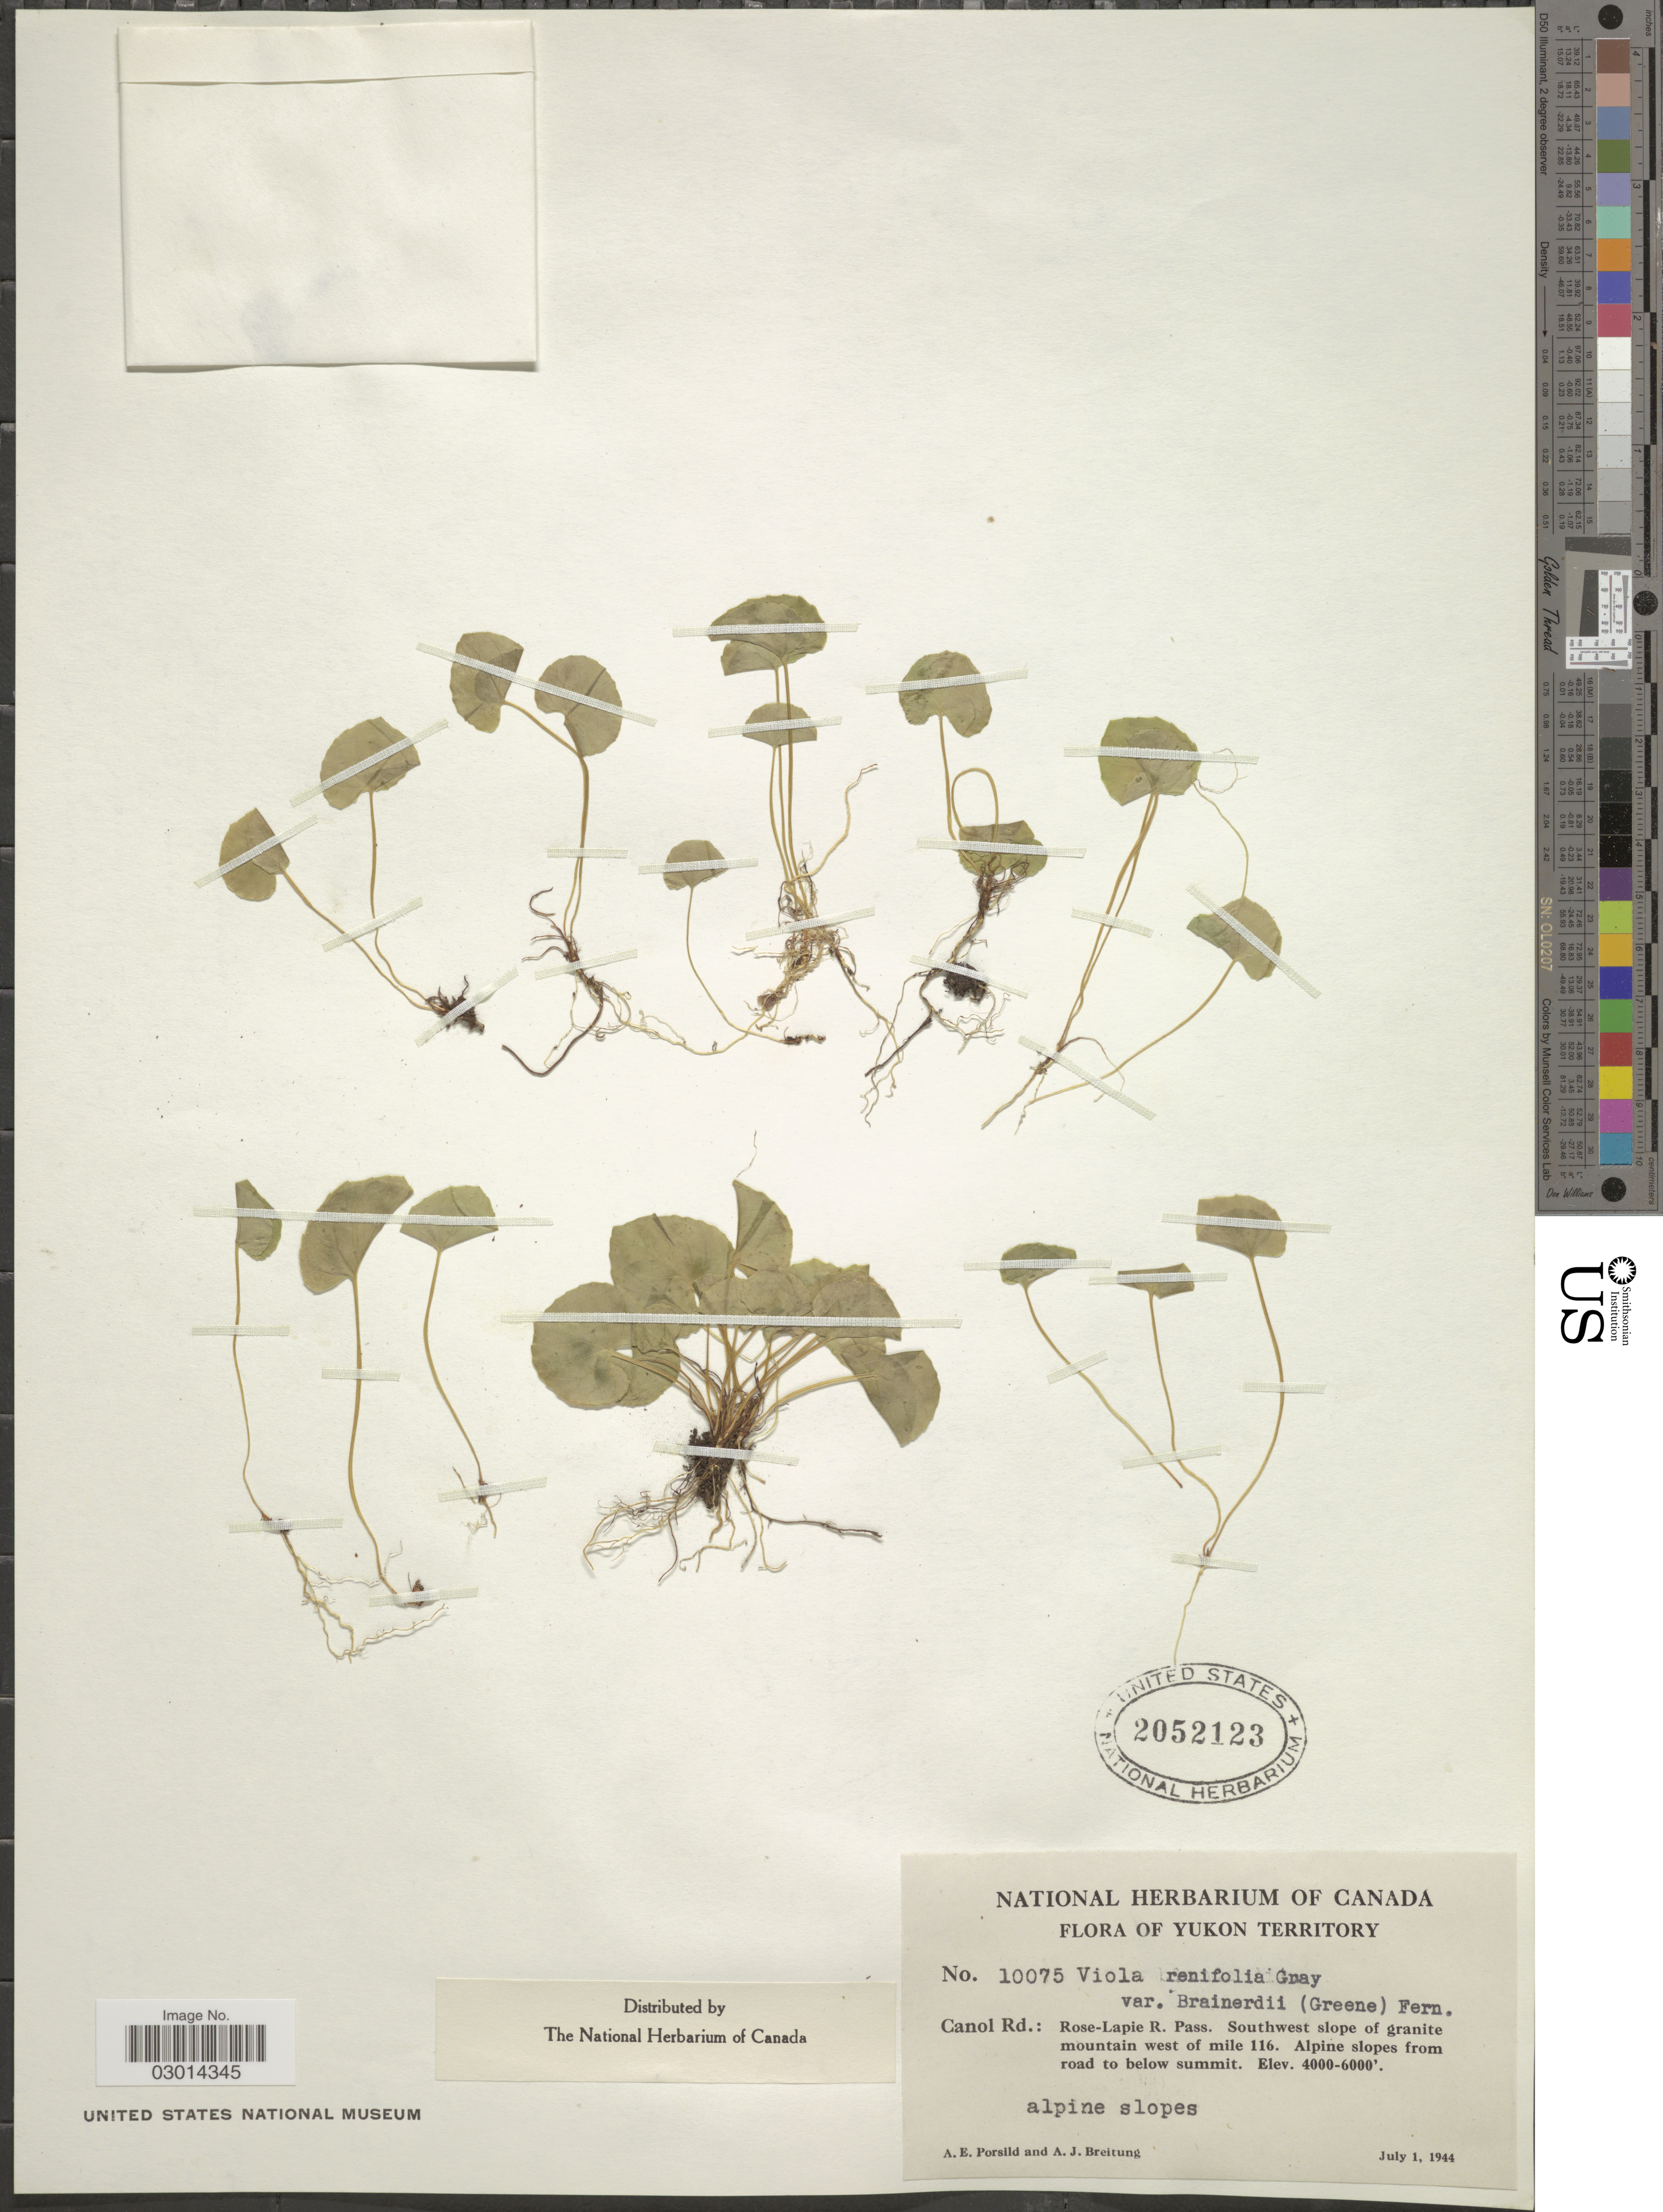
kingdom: Plantae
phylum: Tracheophyta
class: Magnoliopsida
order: Malpighiales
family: Violaceae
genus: Viola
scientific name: Viola renifolia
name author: A. Gray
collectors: A. E. Porsild & A. Breitung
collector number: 10075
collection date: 1944-07-01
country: Canada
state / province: Yukon Territory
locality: Canol Rd.: Rose-Lapie R. Pass. Southwest slope of granite mountain west of mile 116.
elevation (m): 1219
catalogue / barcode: US 2052123